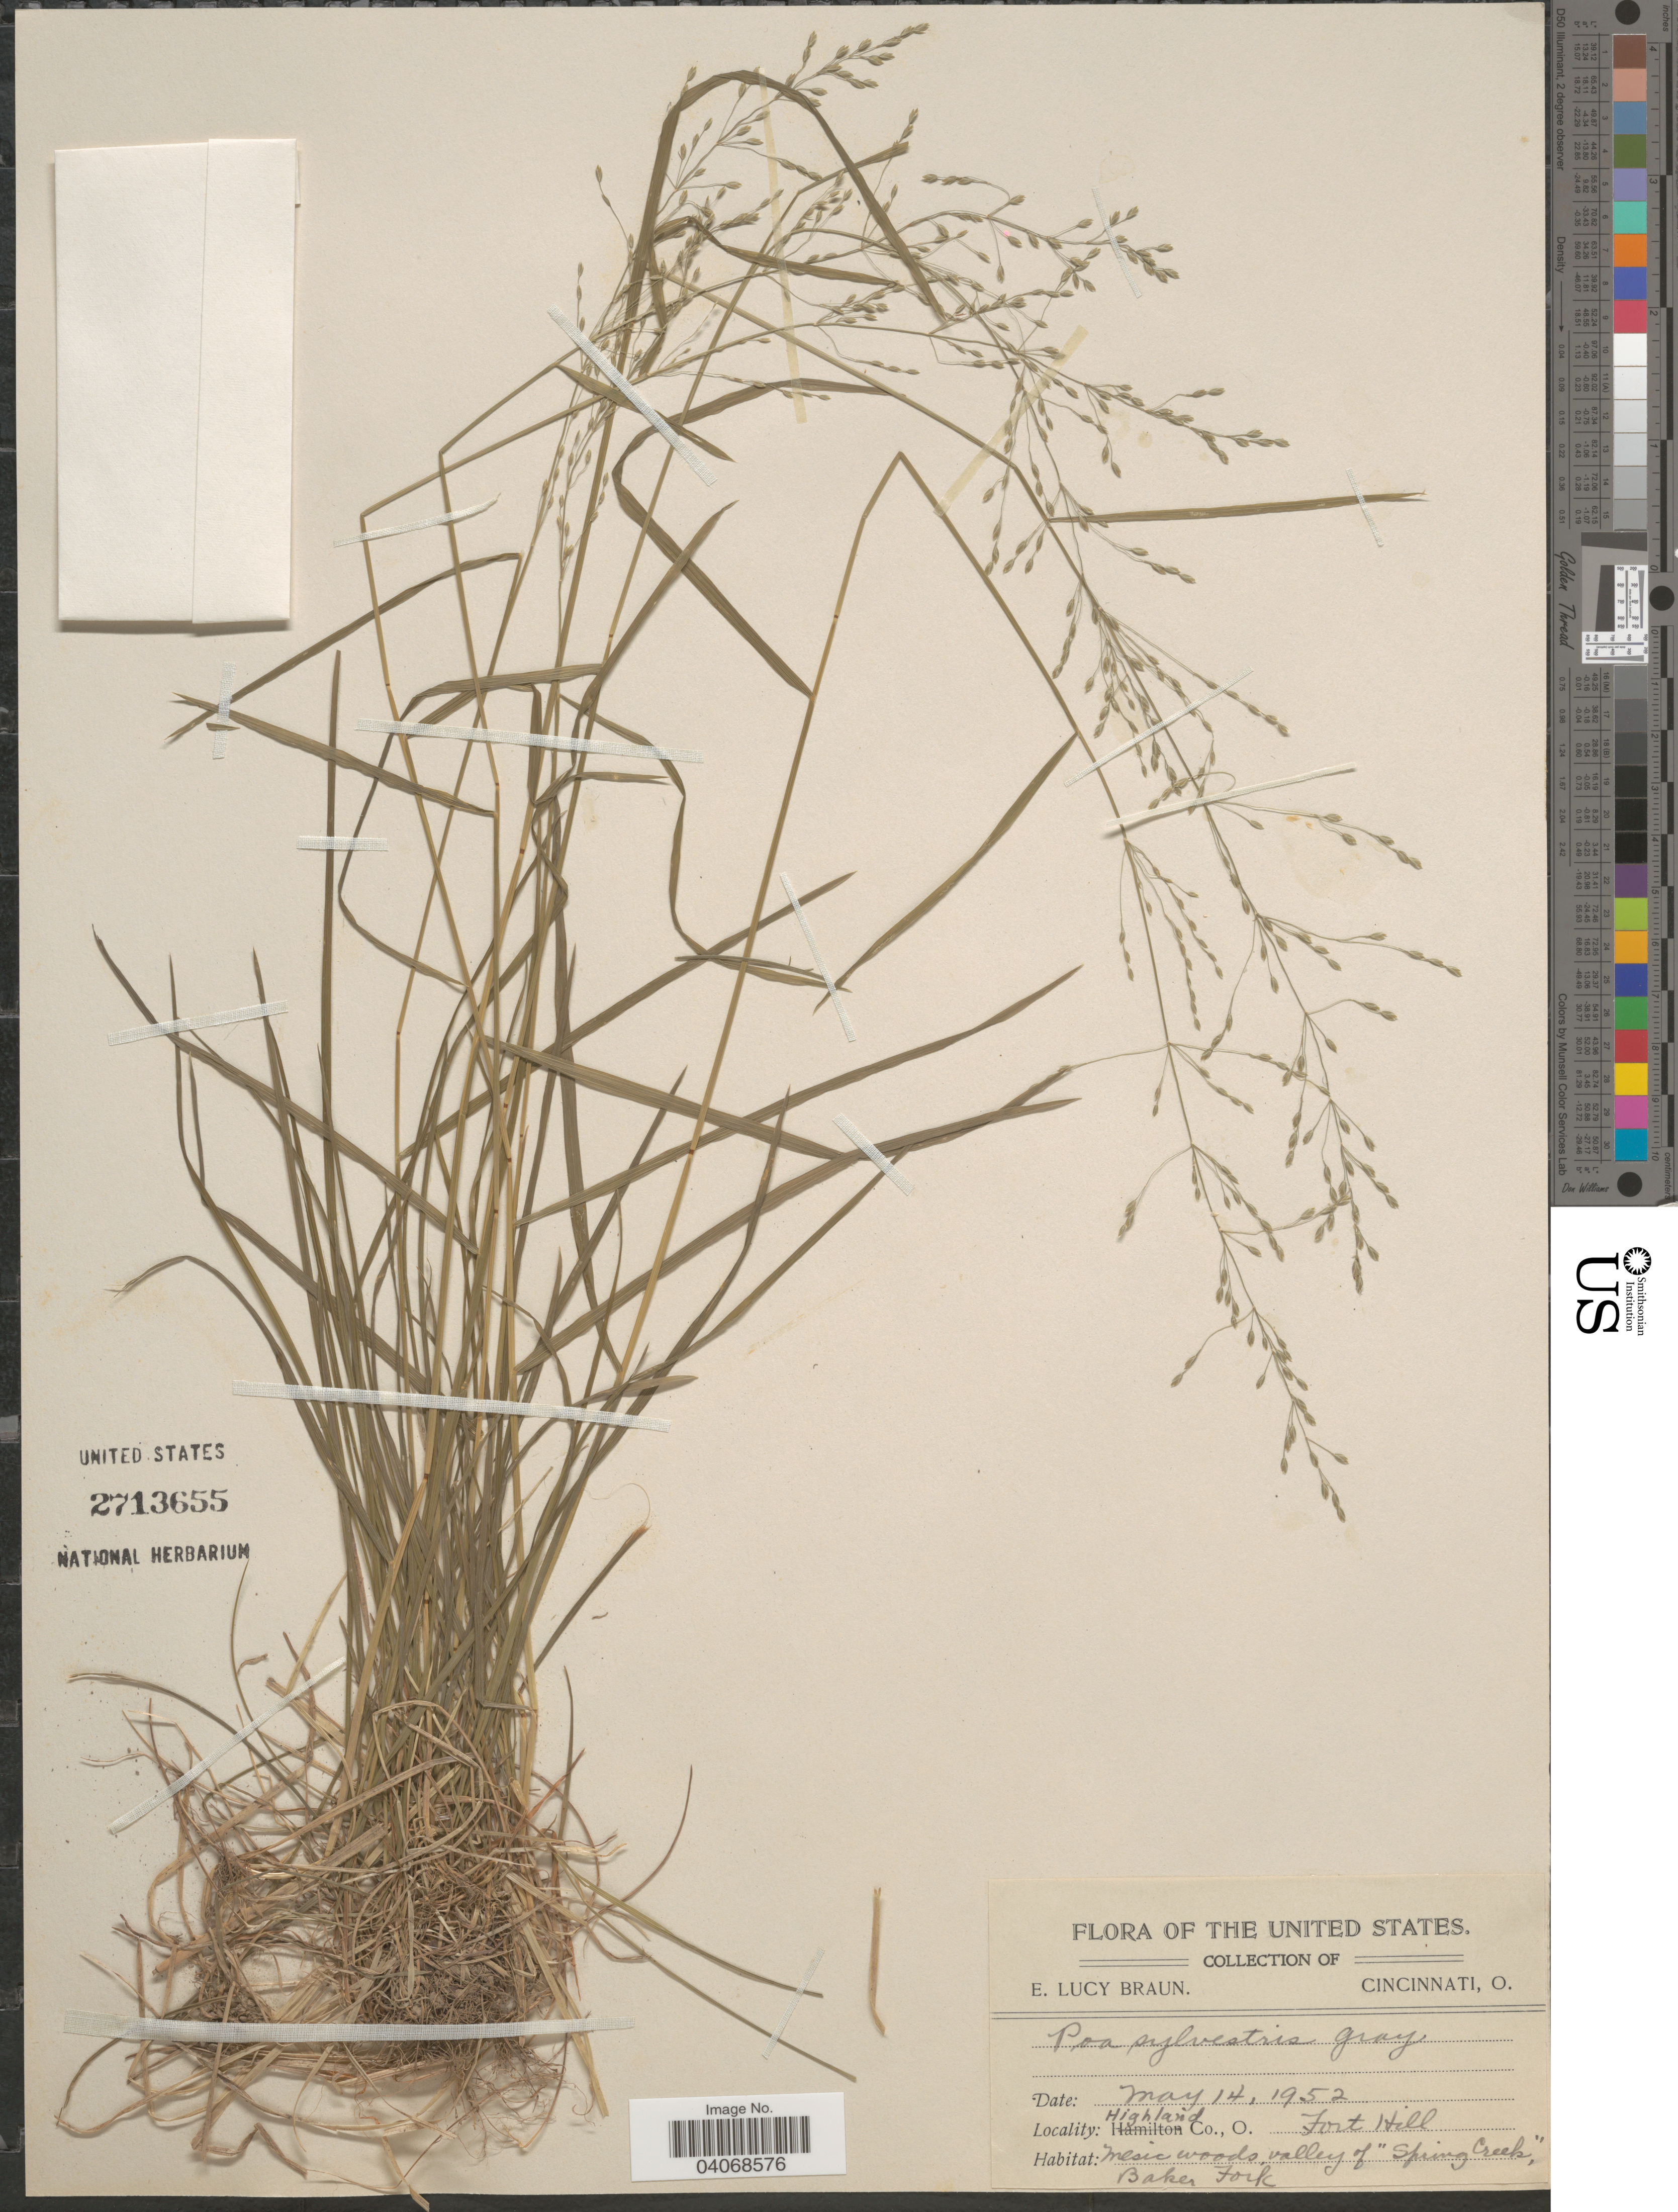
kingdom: Plantae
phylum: Tracheophyta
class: Liliopsida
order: Poales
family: Poaceae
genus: Poa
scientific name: Poa sylvestris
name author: A. Gray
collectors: E. L. Braun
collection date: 1952-05-14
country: United States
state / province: Ohio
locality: Highland Co. Fort Hill. Mesic woods valley of "Spring Creek", Baker Fork.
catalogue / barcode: US 2713655